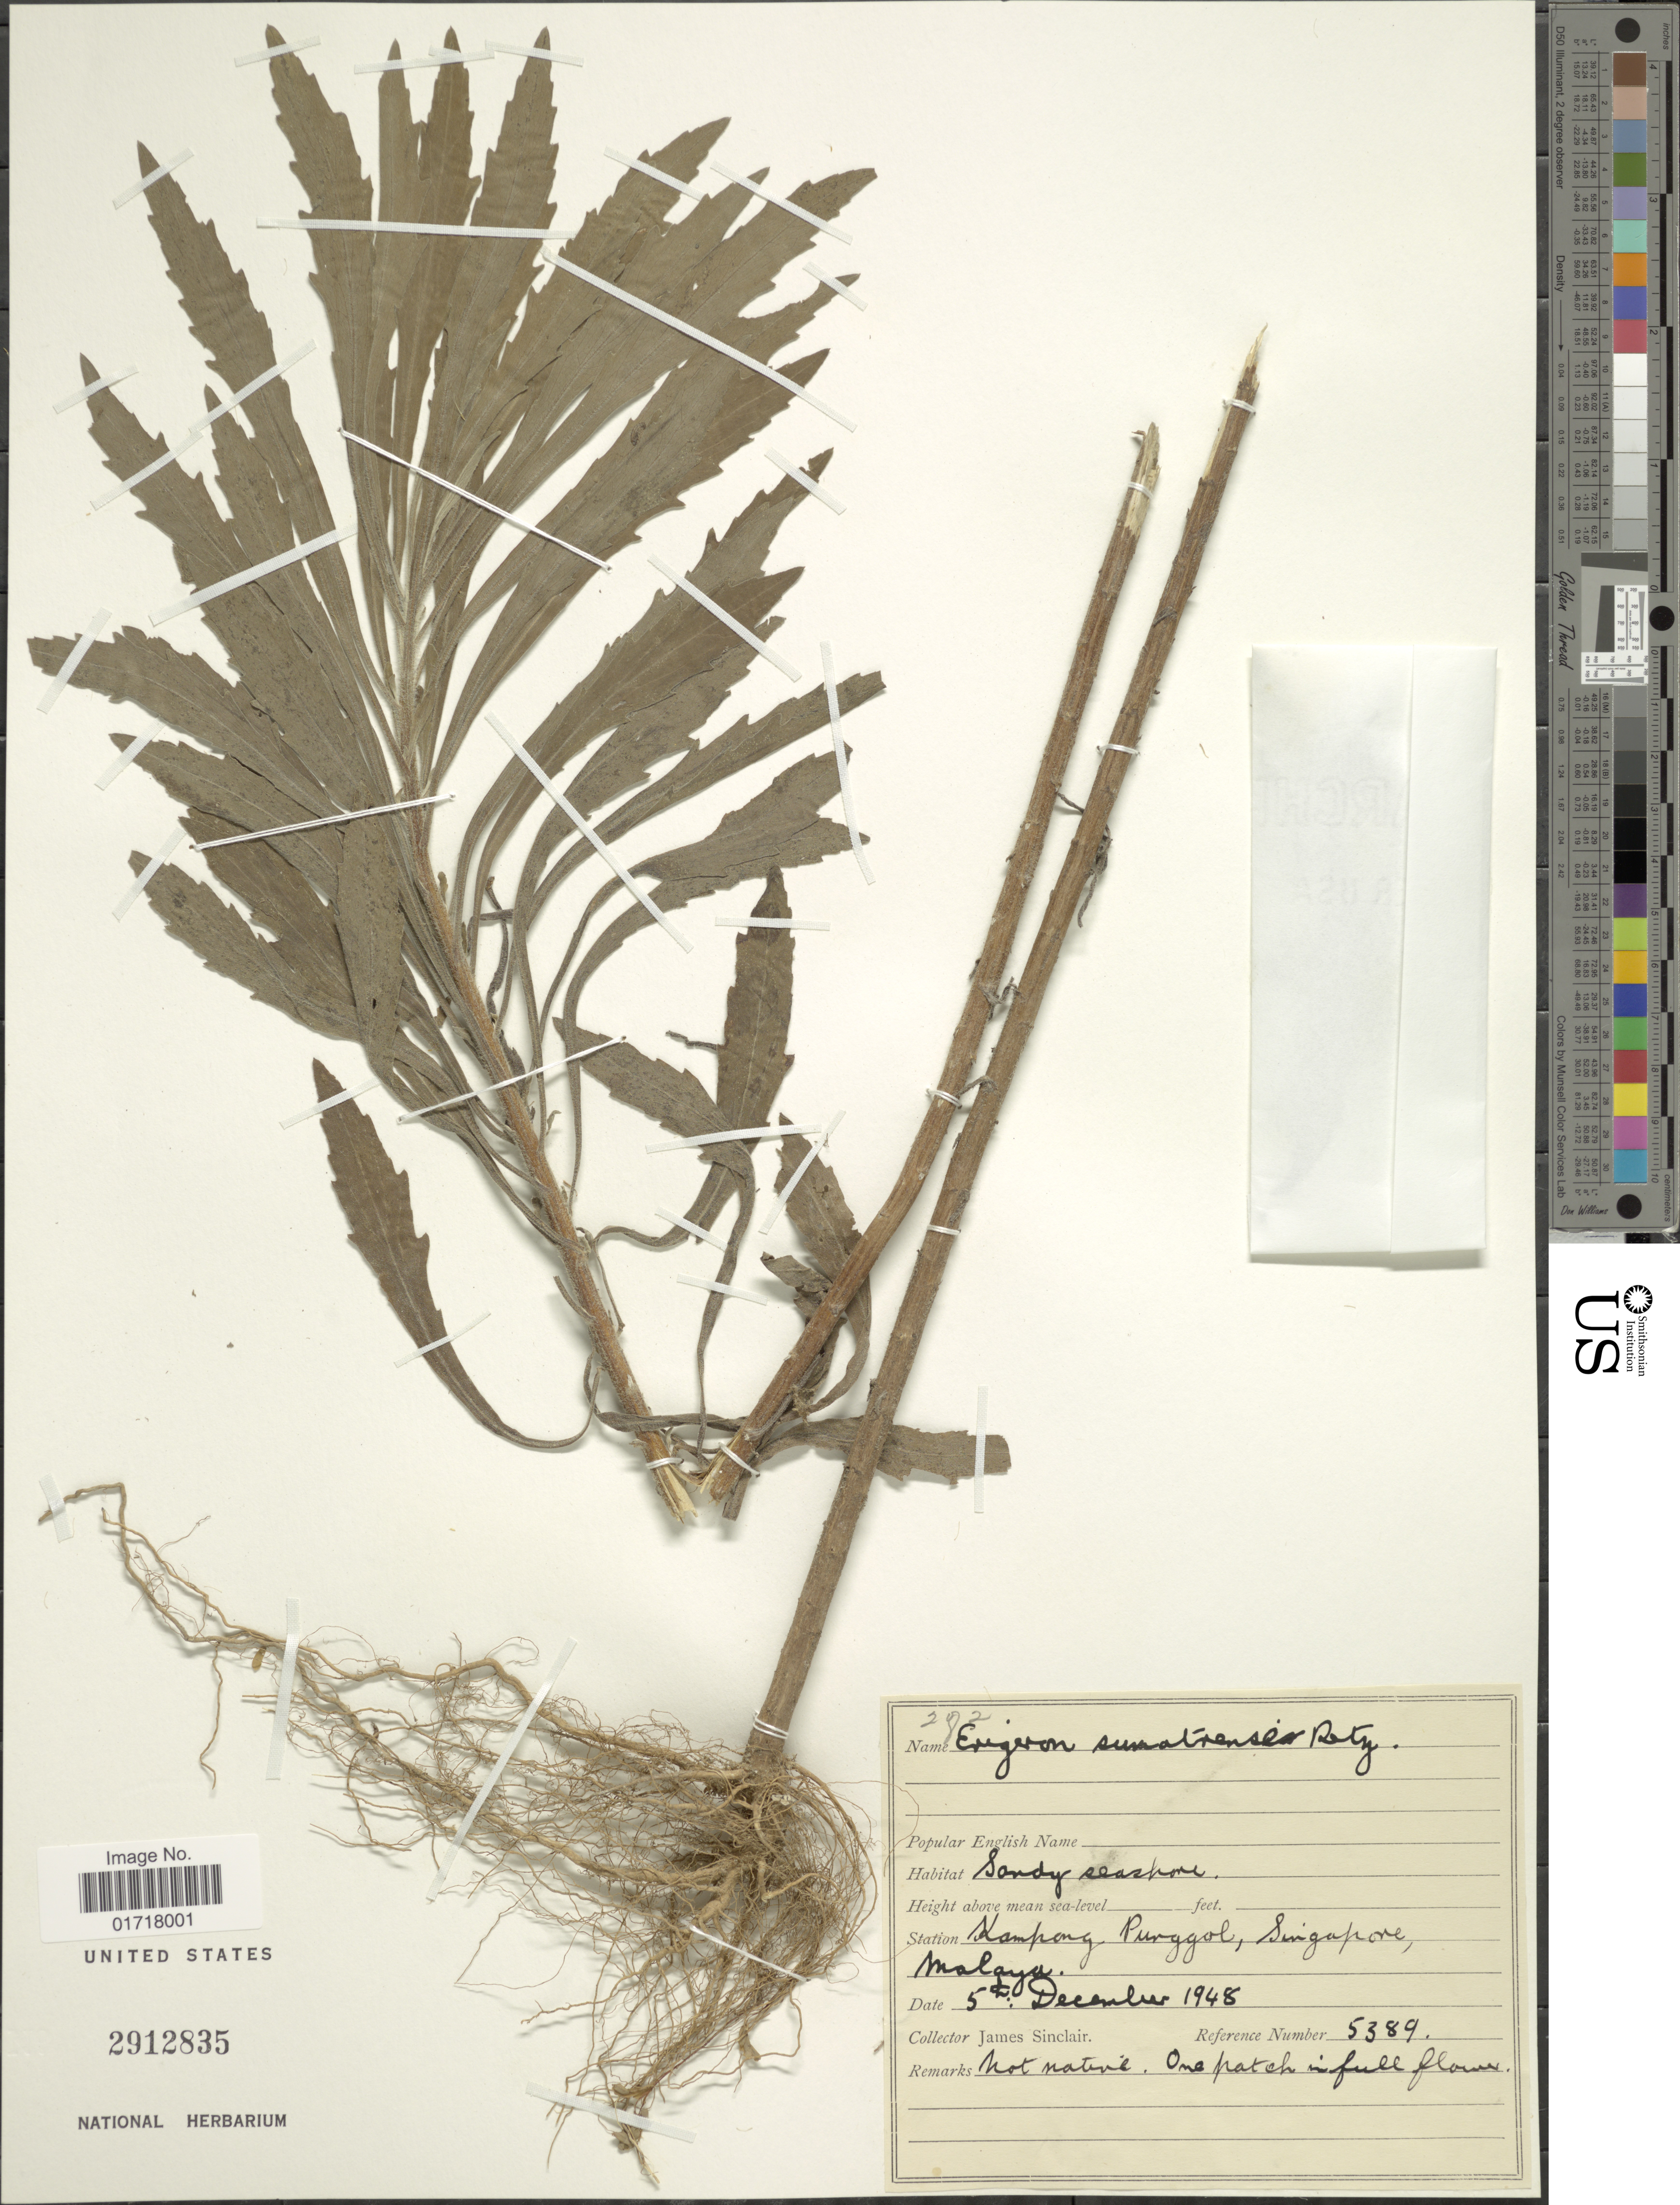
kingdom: Plantae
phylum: Tracheophyta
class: Magnoliopsida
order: Asterales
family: Asteraceae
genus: Conyza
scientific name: Conyza sumatrensis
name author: (Retz.) E. Walker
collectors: J. Sinclair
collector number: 5389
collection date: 1948-12-05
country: Singapore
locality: Kampong Punggol, Singapore, Malaya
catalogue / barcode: US 2912835